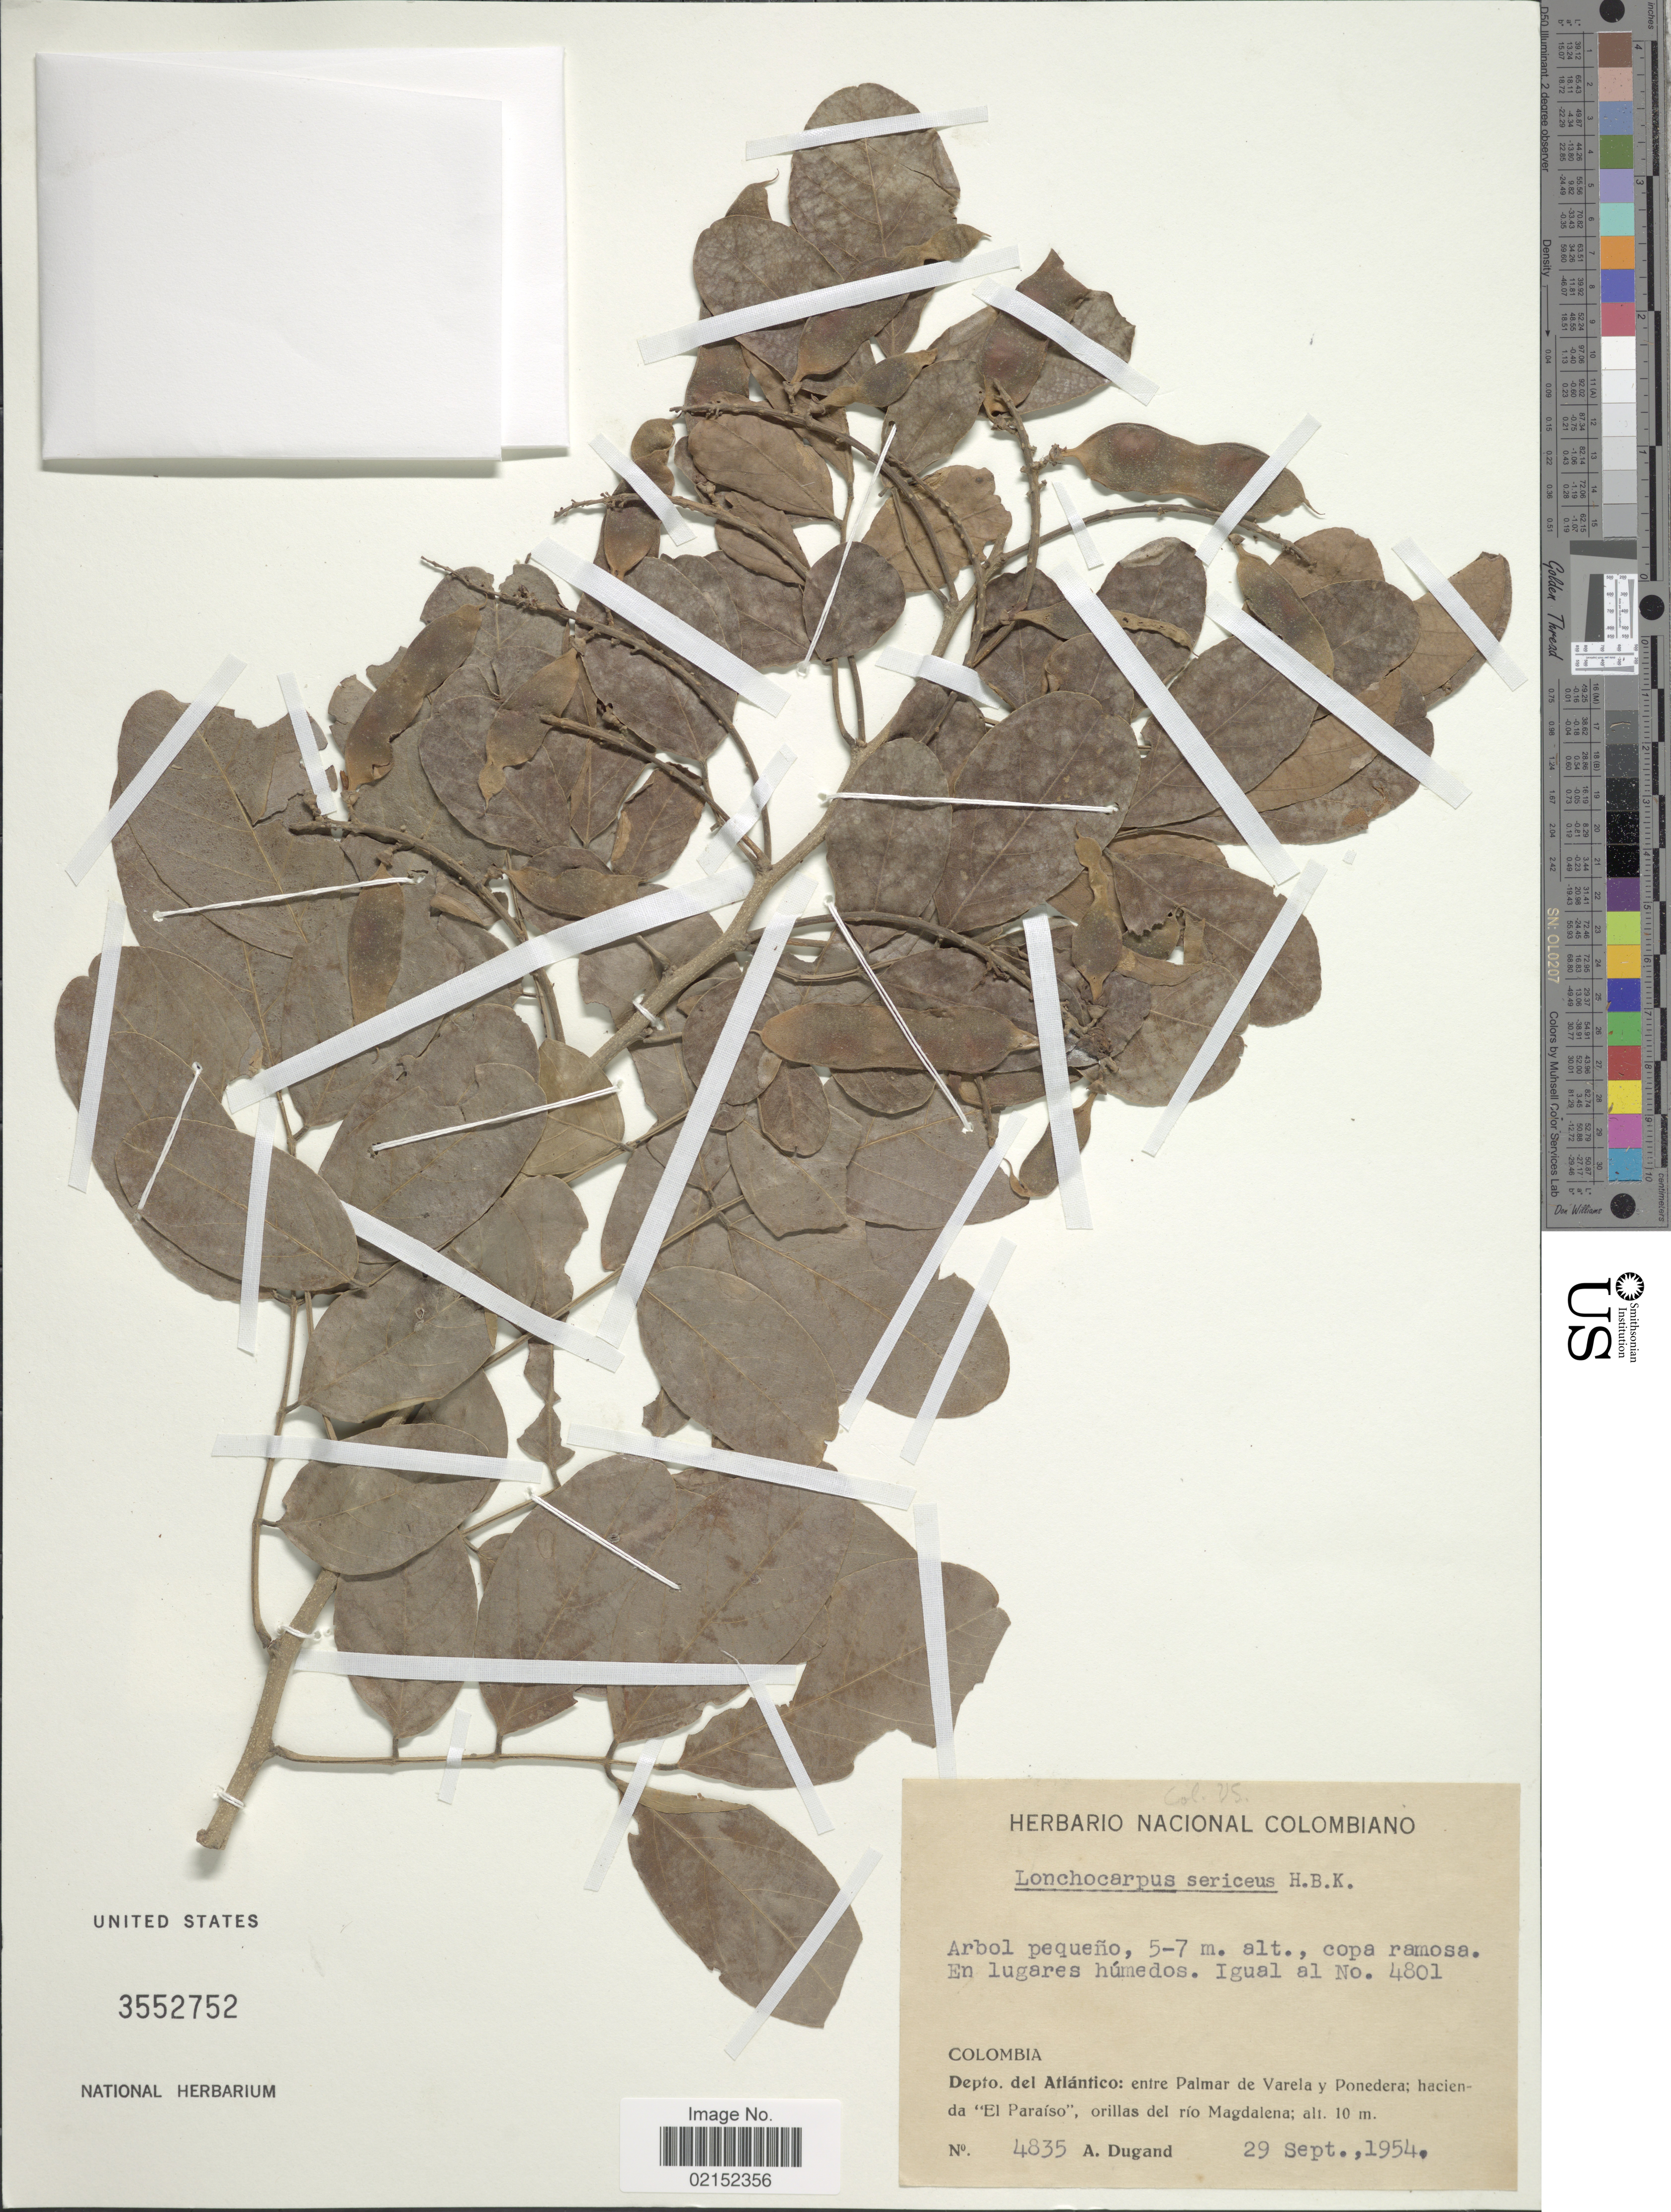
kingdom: Plantae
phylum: Tracheophyta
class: Magnoliopsida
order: Fabales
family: Fabaceae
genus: Lonchocarpus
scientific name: Lonchocarpus sericeus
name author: (Poir.) Kunth ex DC.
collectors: A. Dugand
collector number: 4835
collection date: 1954-09-29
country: Colombia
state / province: Atlántico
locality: Entre Palmar de Varela y Ponedera; hacienda "El Paraiso", orillas del rio Magdalena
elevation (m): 10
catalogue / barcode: US 3552752